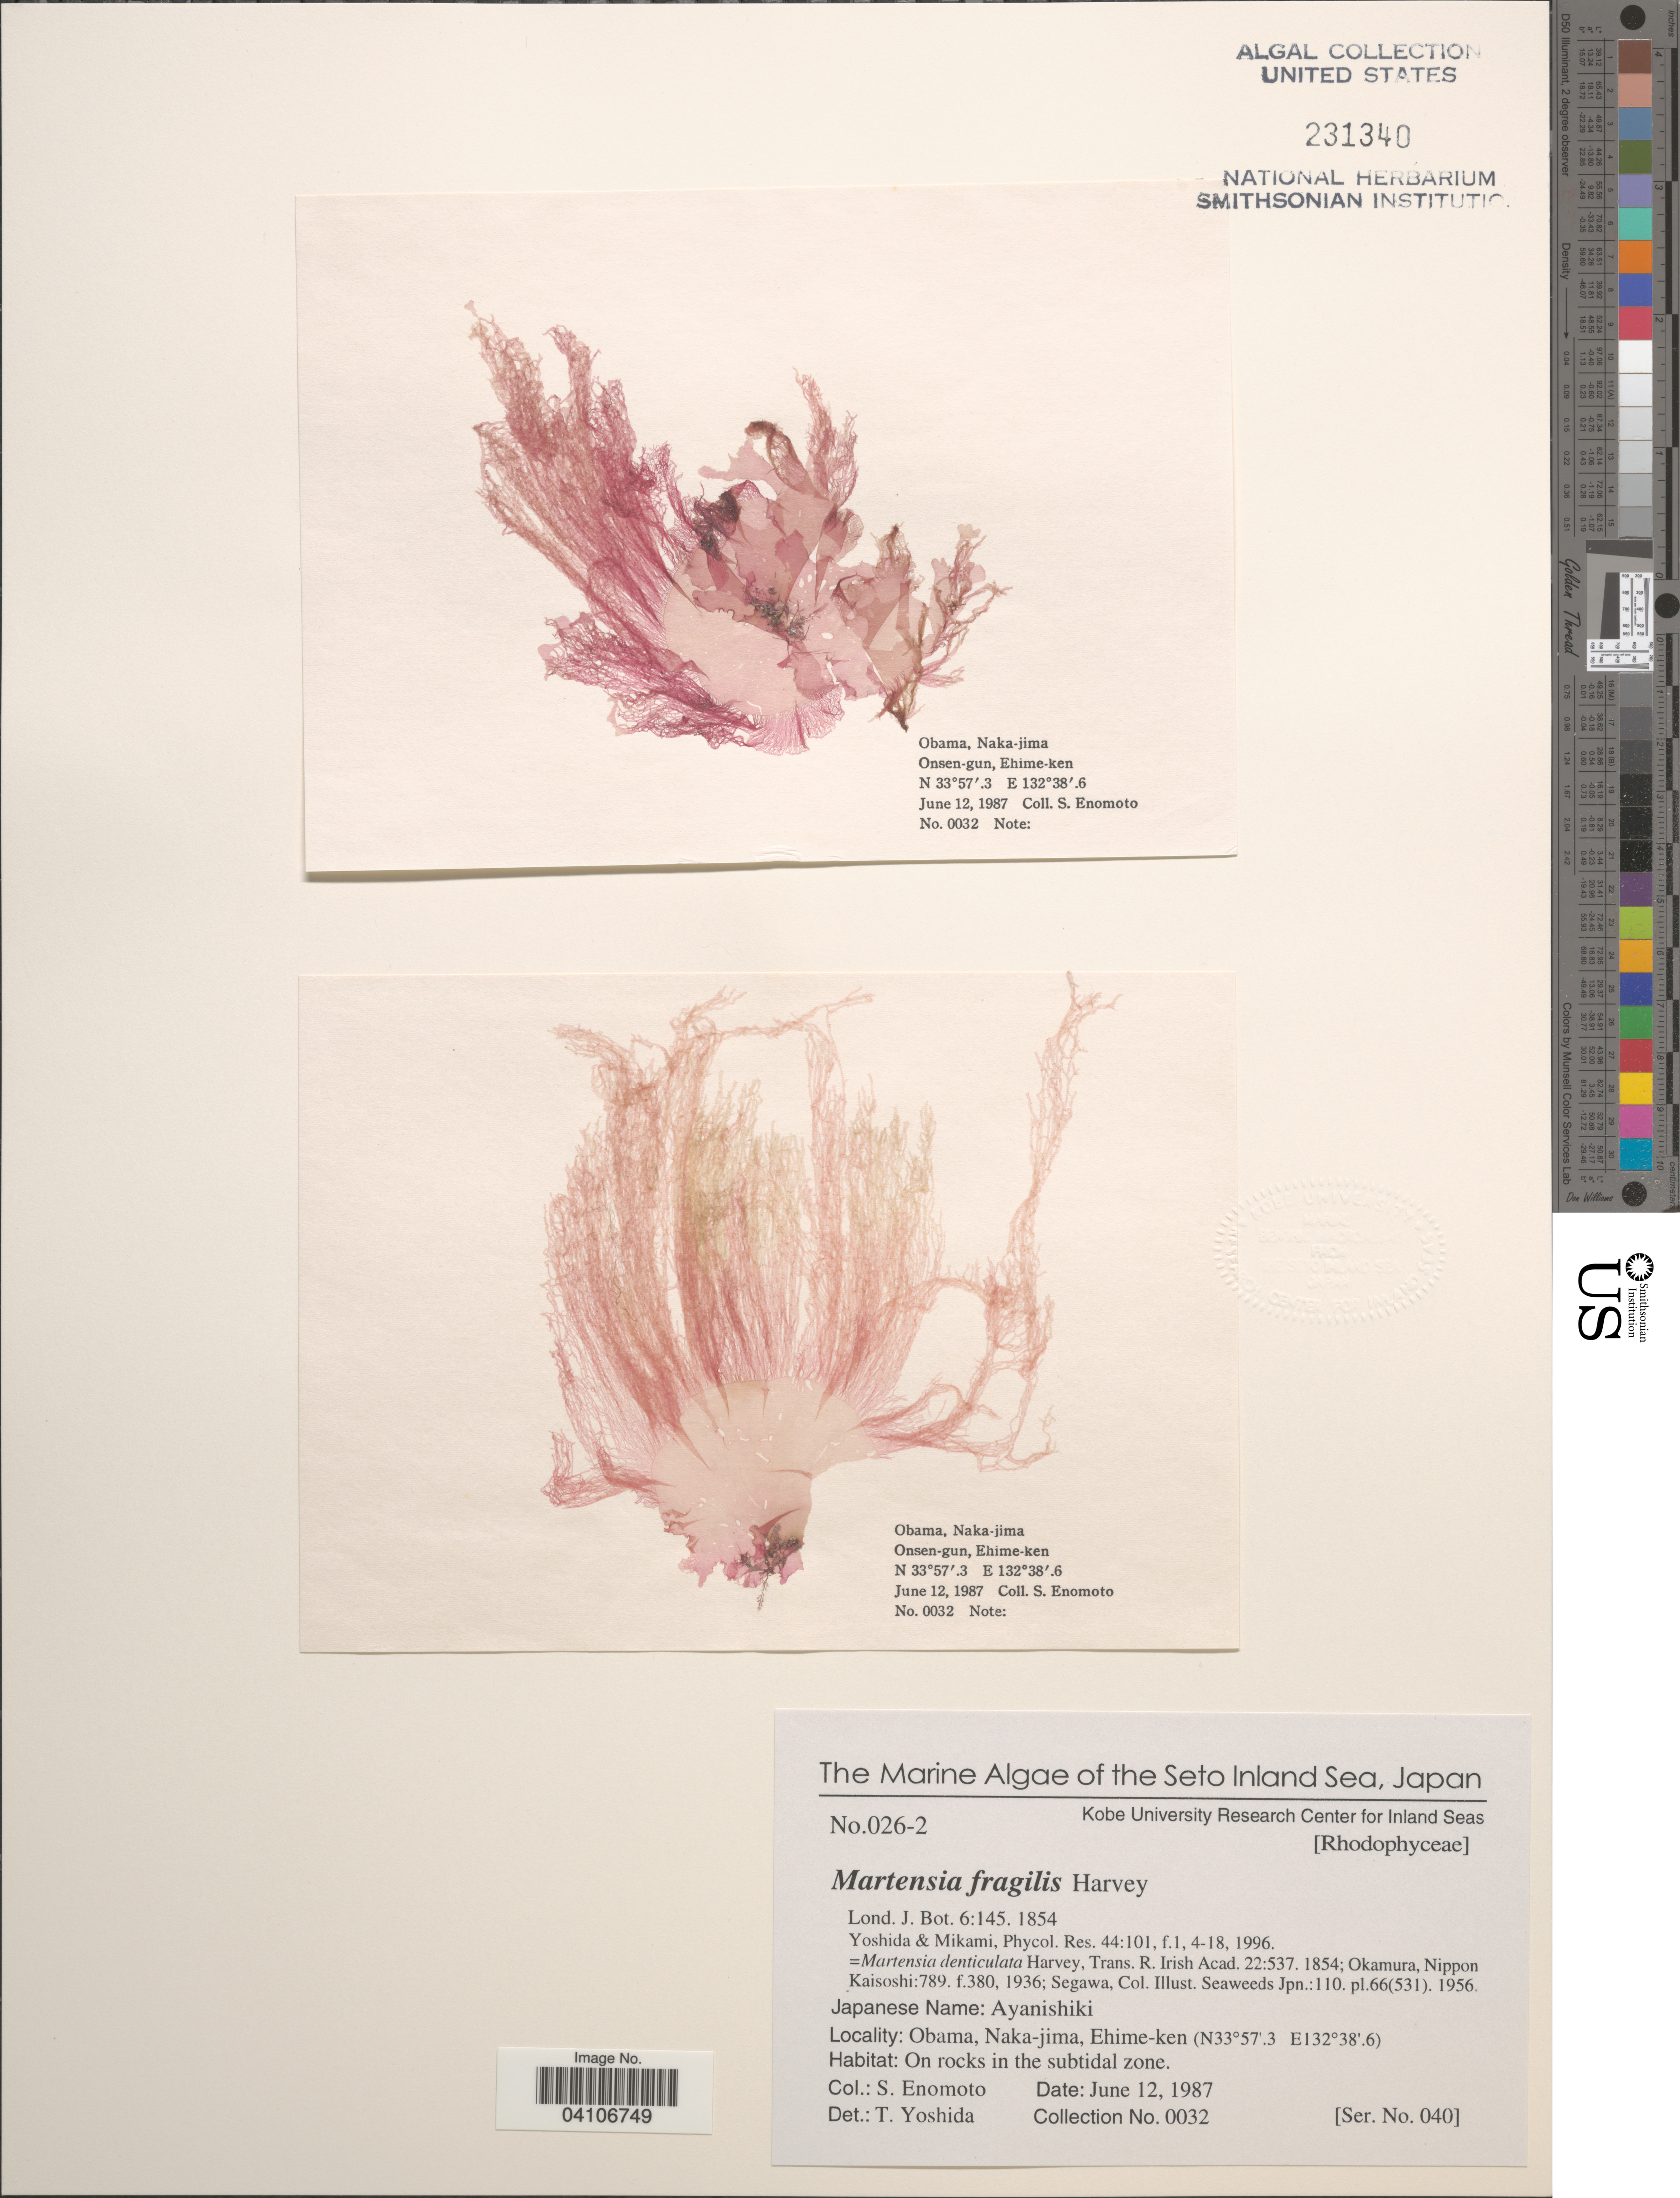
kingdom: Plantae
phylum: Rhodophyta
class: Florideophyceae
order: Ceramiales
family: Delesseriaceae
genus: Martensia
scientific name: Martensia fragilis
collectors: S. Enomoto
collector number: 0032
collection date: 1987-06-12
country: Japan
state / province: Ehime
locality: The Seto Inland Sea. Obama, Naka-jima, Ehime-ken. On rocks in the subtidal zone.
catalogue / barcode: US 231340